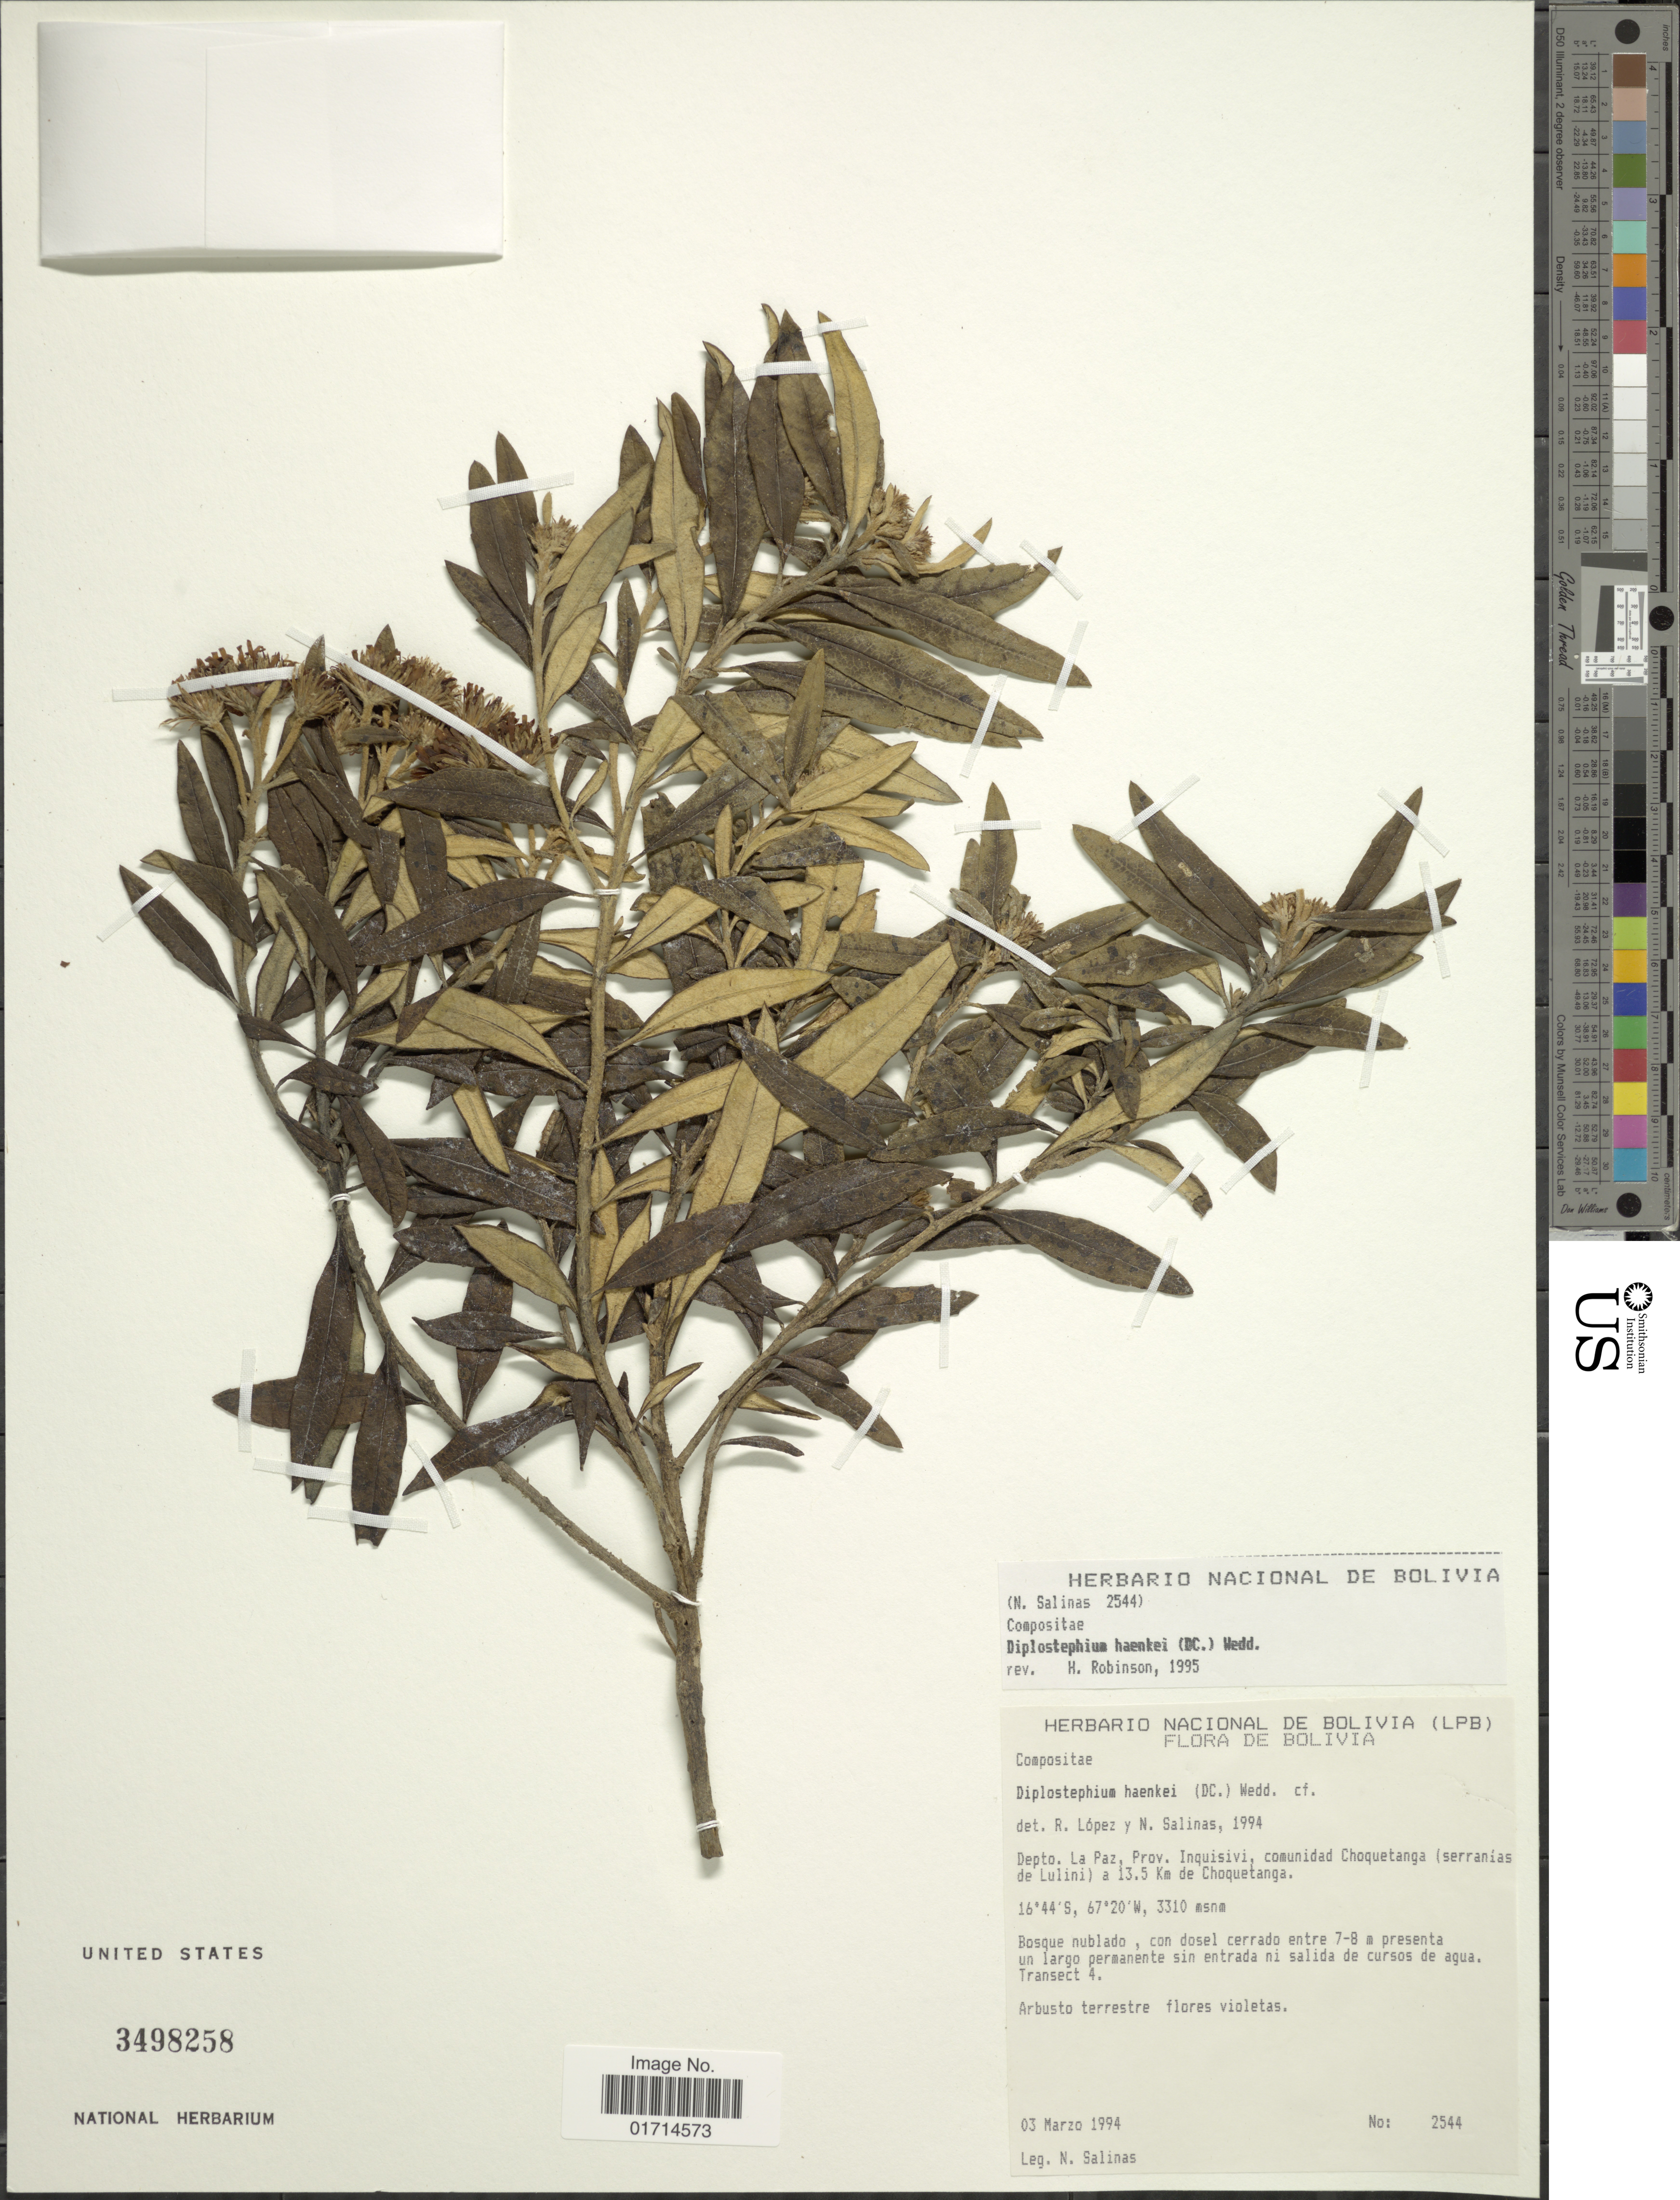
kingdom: Plantae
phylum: Tracheophyta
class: Magnoliopsida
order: Asterales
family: Asteraceae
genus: Diplostephium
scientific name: Diplostephium haenkei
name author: (DC.) Wedd.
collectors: N. Salinas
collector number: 2544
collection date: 1994-03-03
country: Bolivia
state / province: La Paz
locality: Prov. Inquisivi, comunidad Choquetanga (serranias de Lulini) a 13.5 Km de Choquetanga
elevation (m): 3310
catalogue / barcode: US 3498258